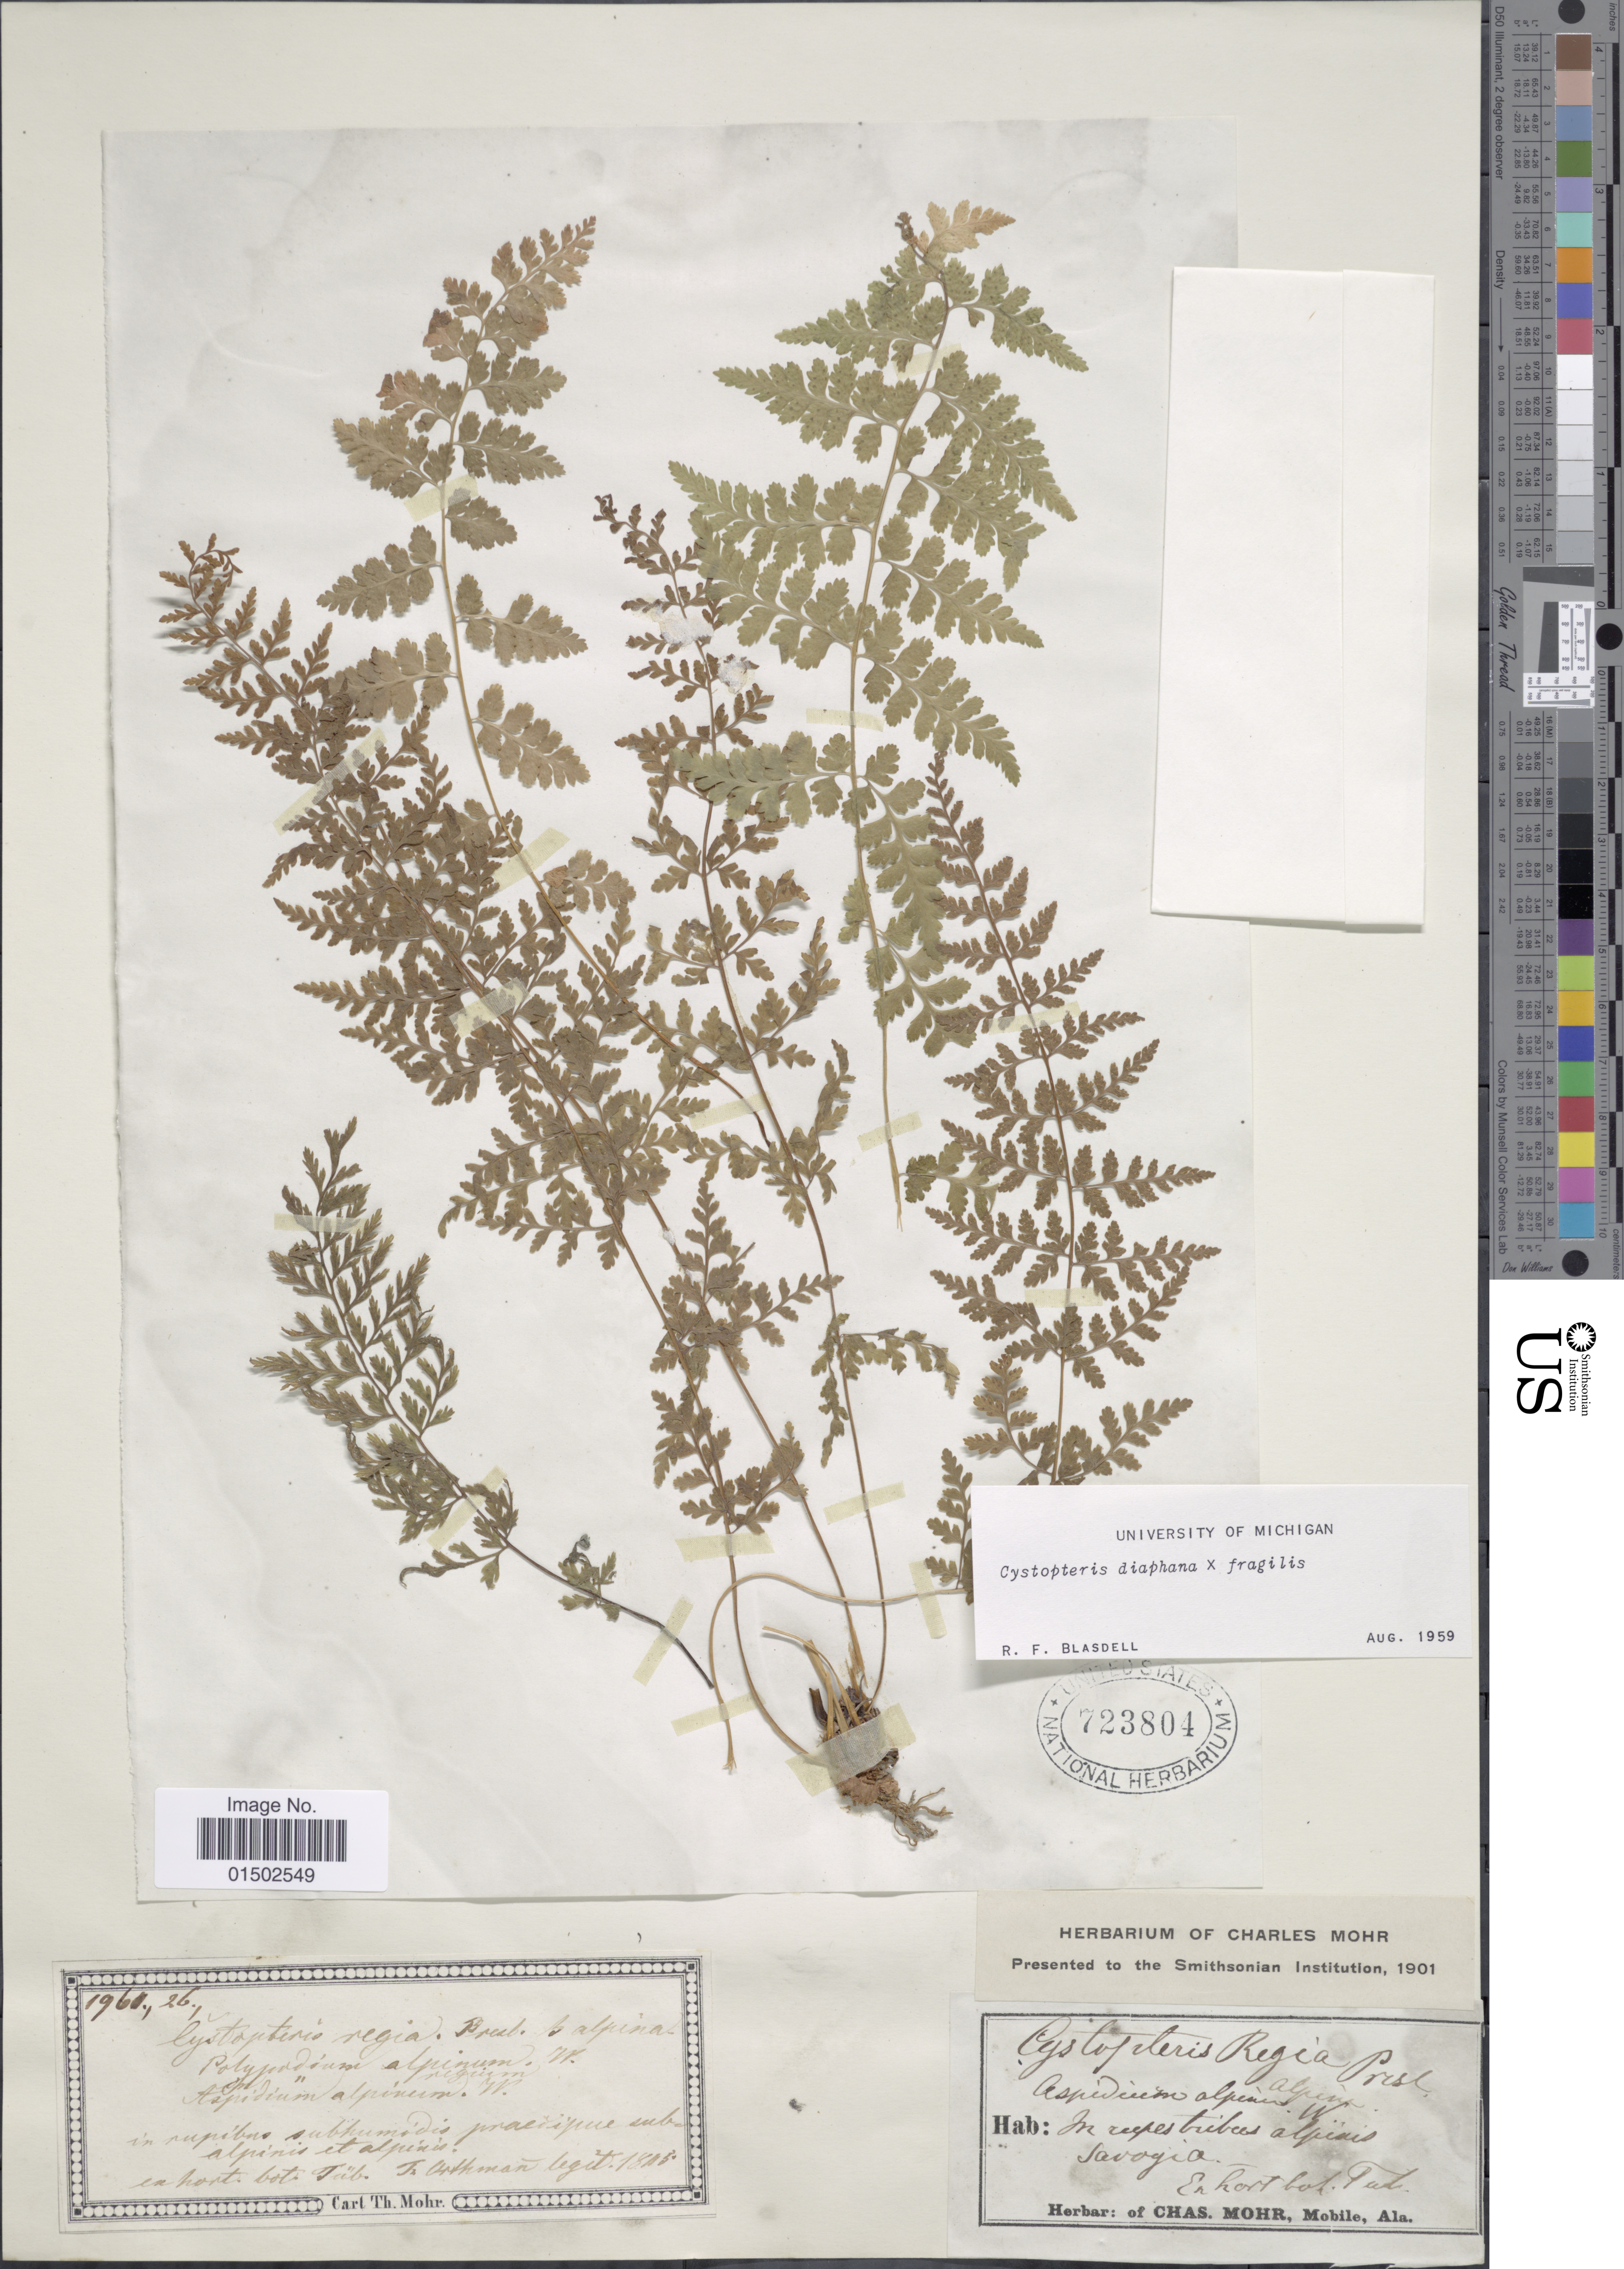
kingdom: Plantae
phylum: Tracheophyta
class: Polypodiopsida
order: Polypodiales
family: Cystopteridaceae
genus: Cystopteris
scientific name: Cystopteris diaphana x C. fragilis (L.) Bernh.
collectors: C. T. Mohr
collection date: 1805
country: United States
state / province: Alaska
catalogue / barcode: US 723804